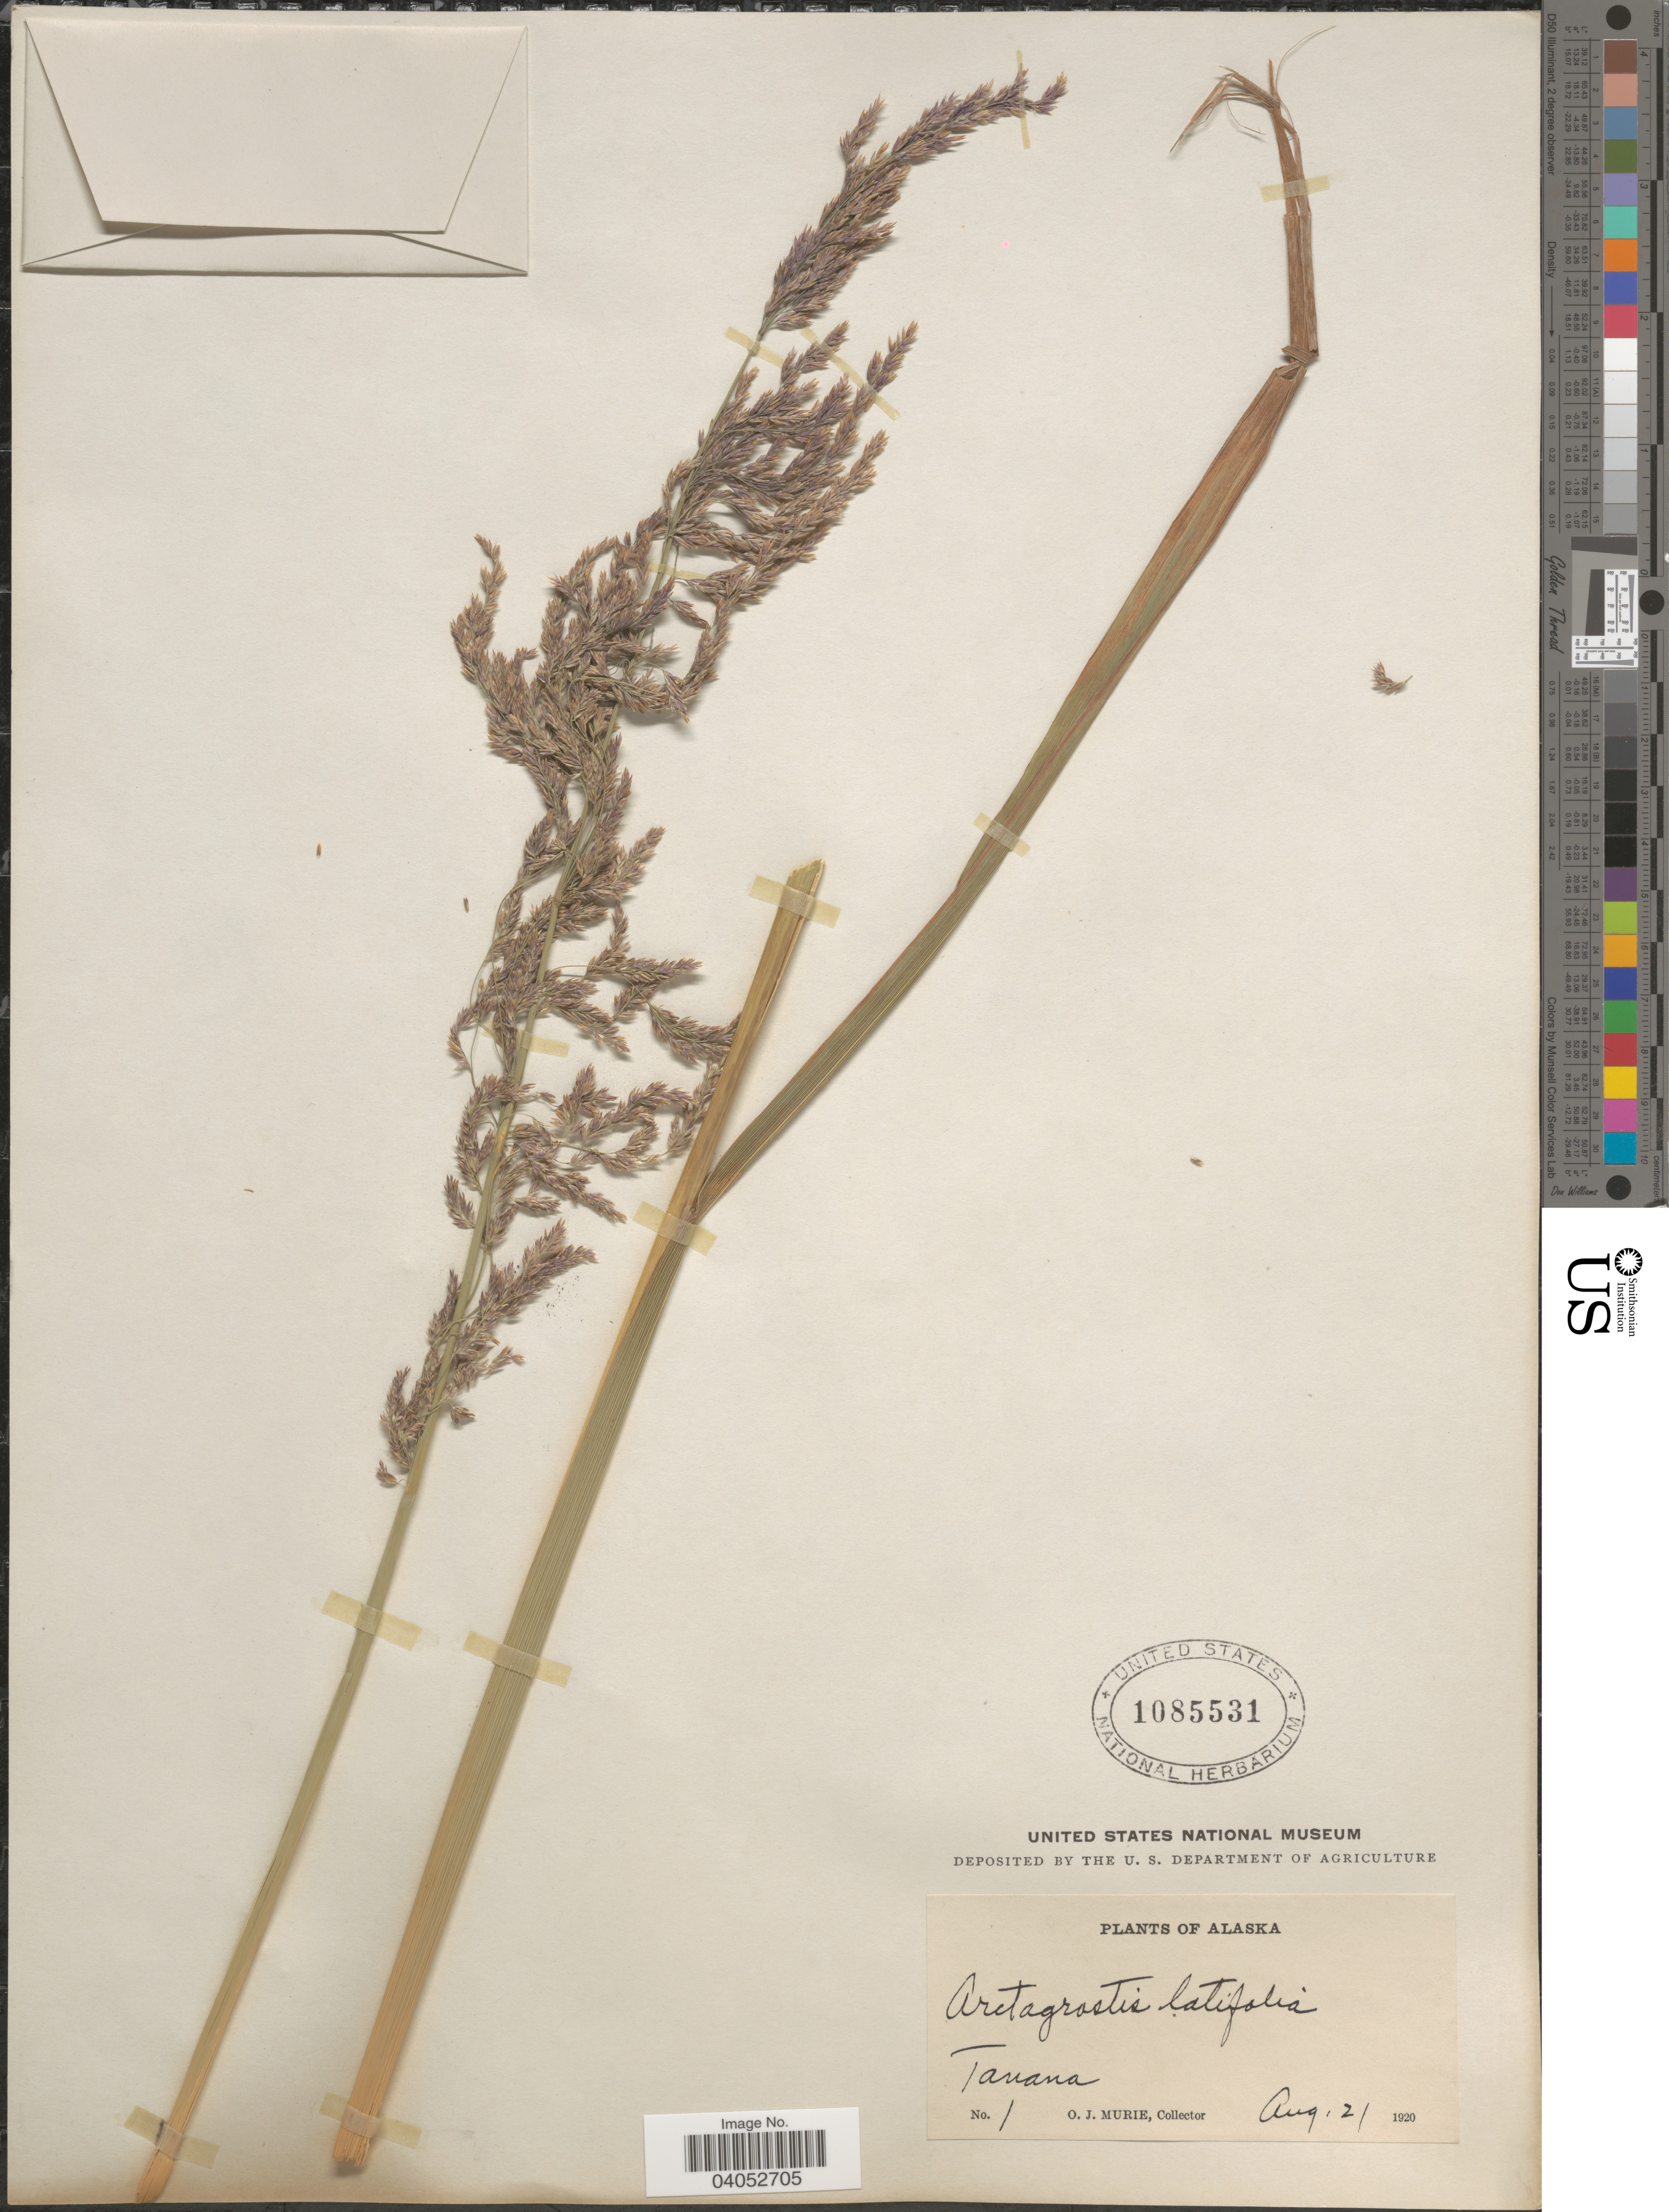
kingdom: Plantae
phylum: Tracheophyta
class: Liliopsida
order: Poales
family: Poaceae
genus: Arctagrostis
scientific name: Arctagrostis latifolia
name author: (R. Br.) Griseb.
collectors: O. Murie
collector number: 1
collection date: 1920-08-21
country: United States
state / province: Alaska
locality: Tanana.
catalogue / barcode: US 1085531